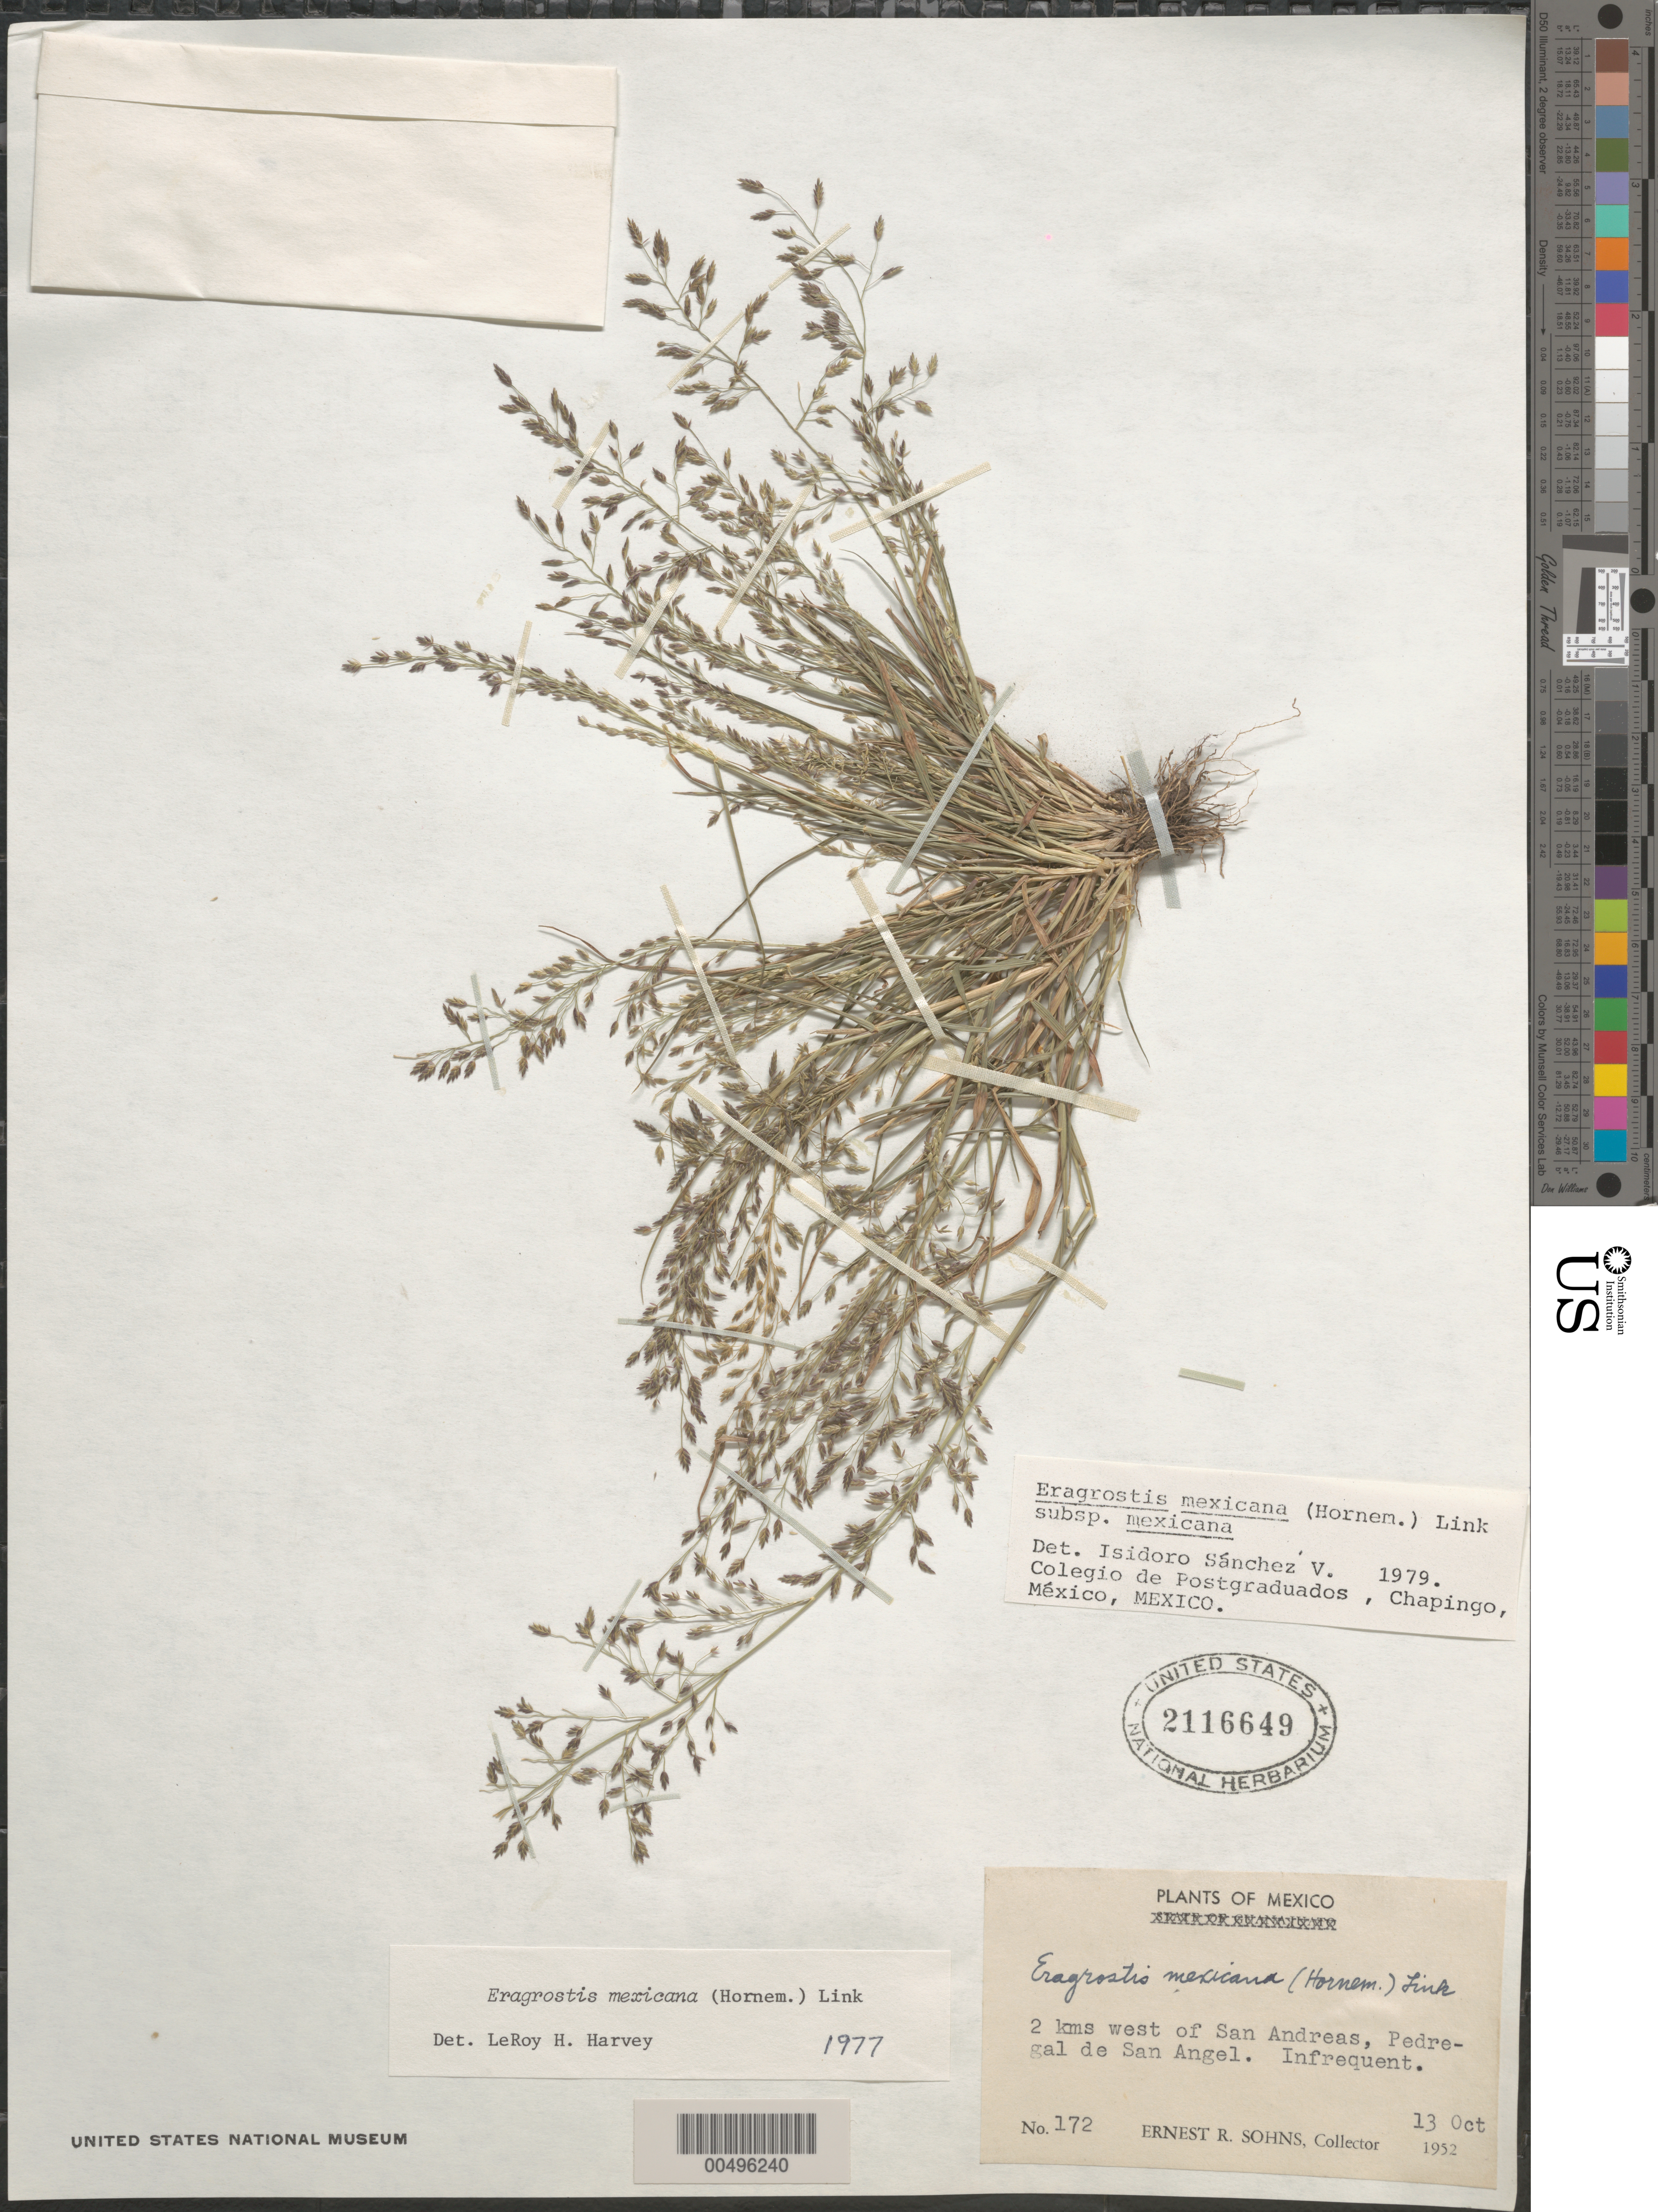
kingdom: Plantae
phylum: Tracheophyta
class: Liliopsida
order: Poales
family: Poaceae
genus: Eragrostis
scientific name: Eragrostis mexicana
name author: (Hornem.) Link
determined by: Sánchez Vega, I. M.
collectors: E. R. Sohns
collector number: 172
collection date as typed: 13 Oct 1952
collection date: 1952-10-13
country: Mexico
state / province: Distrito Federal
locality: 2 km W of San Andreas, Pedregal de San Angel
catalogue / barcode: US 2116649